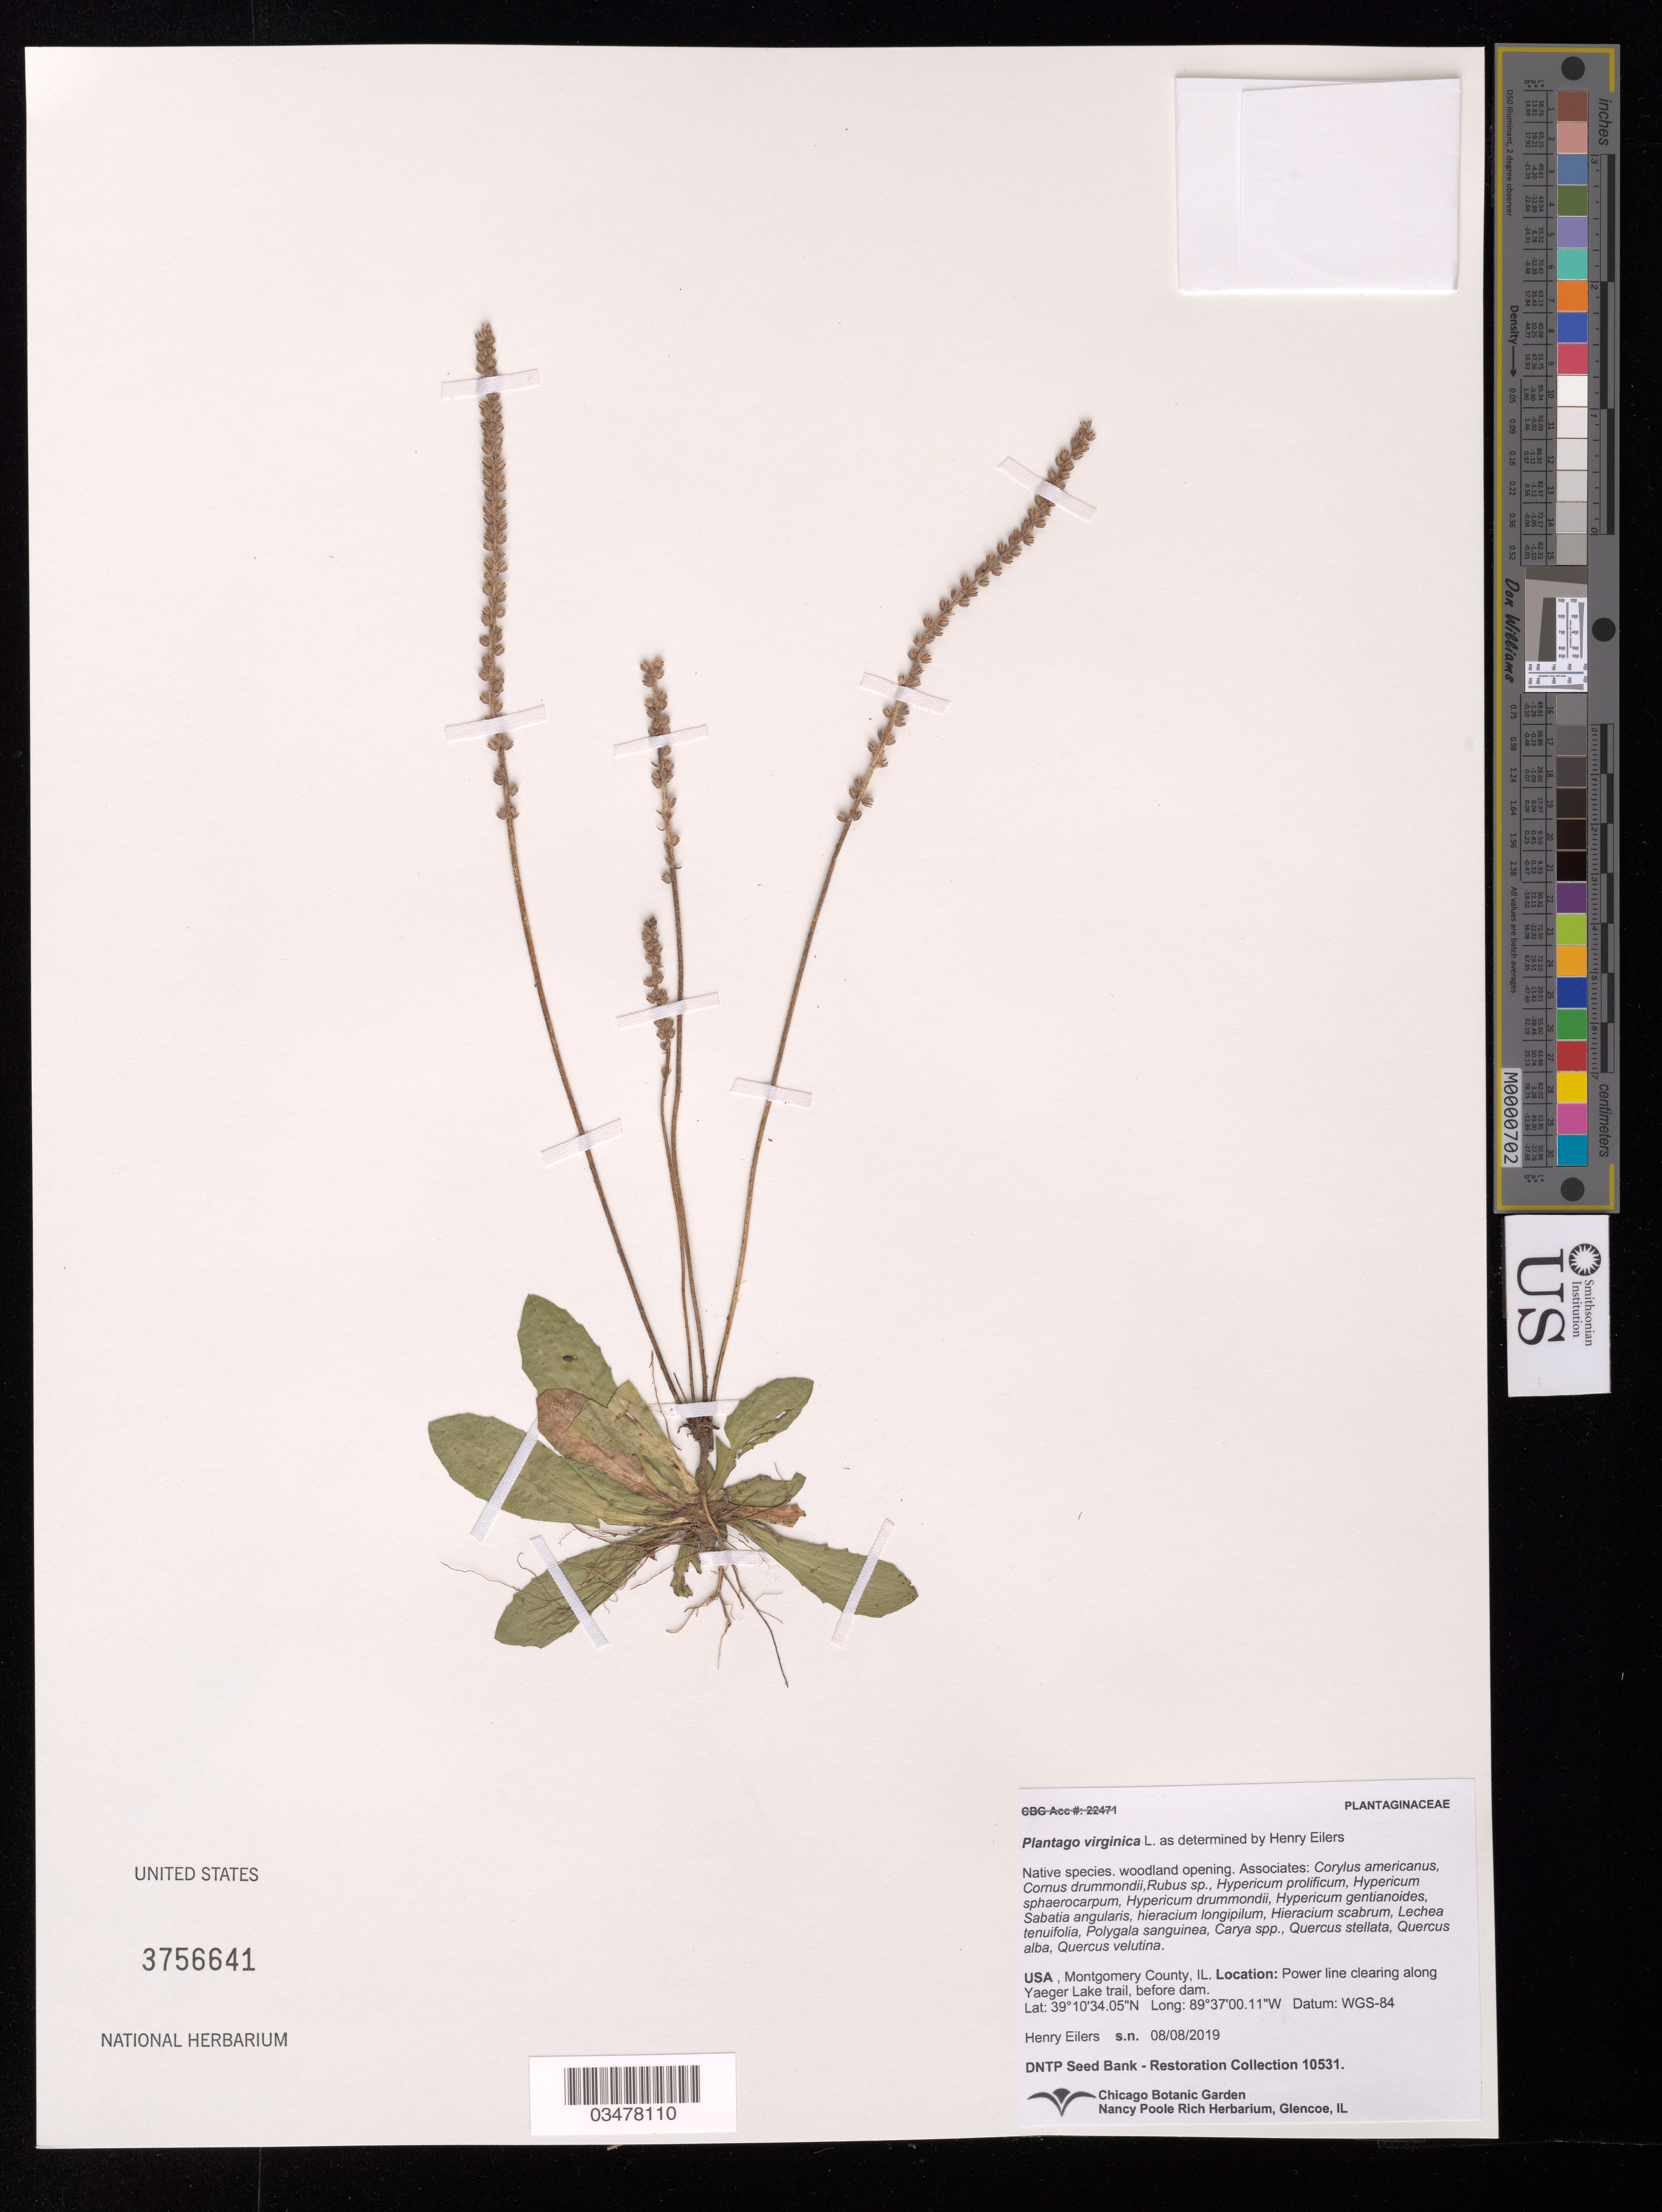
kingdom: Plantae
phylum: Tracheophyta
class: Magnoliopsida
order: Lamiales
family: Plantaginaceae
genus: Plantago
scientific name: Plantago virginica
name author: L.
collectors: H. Eilers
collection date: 2019-08-08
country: United States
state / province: Illinois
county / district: Montgomery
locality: Litchfield, along Yaeger Lake trail before dam..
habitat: Woodland opening. With Corylus americanus, Rubus sp., Carya sp., Quercus alba, etc.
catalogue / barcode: US 3756641